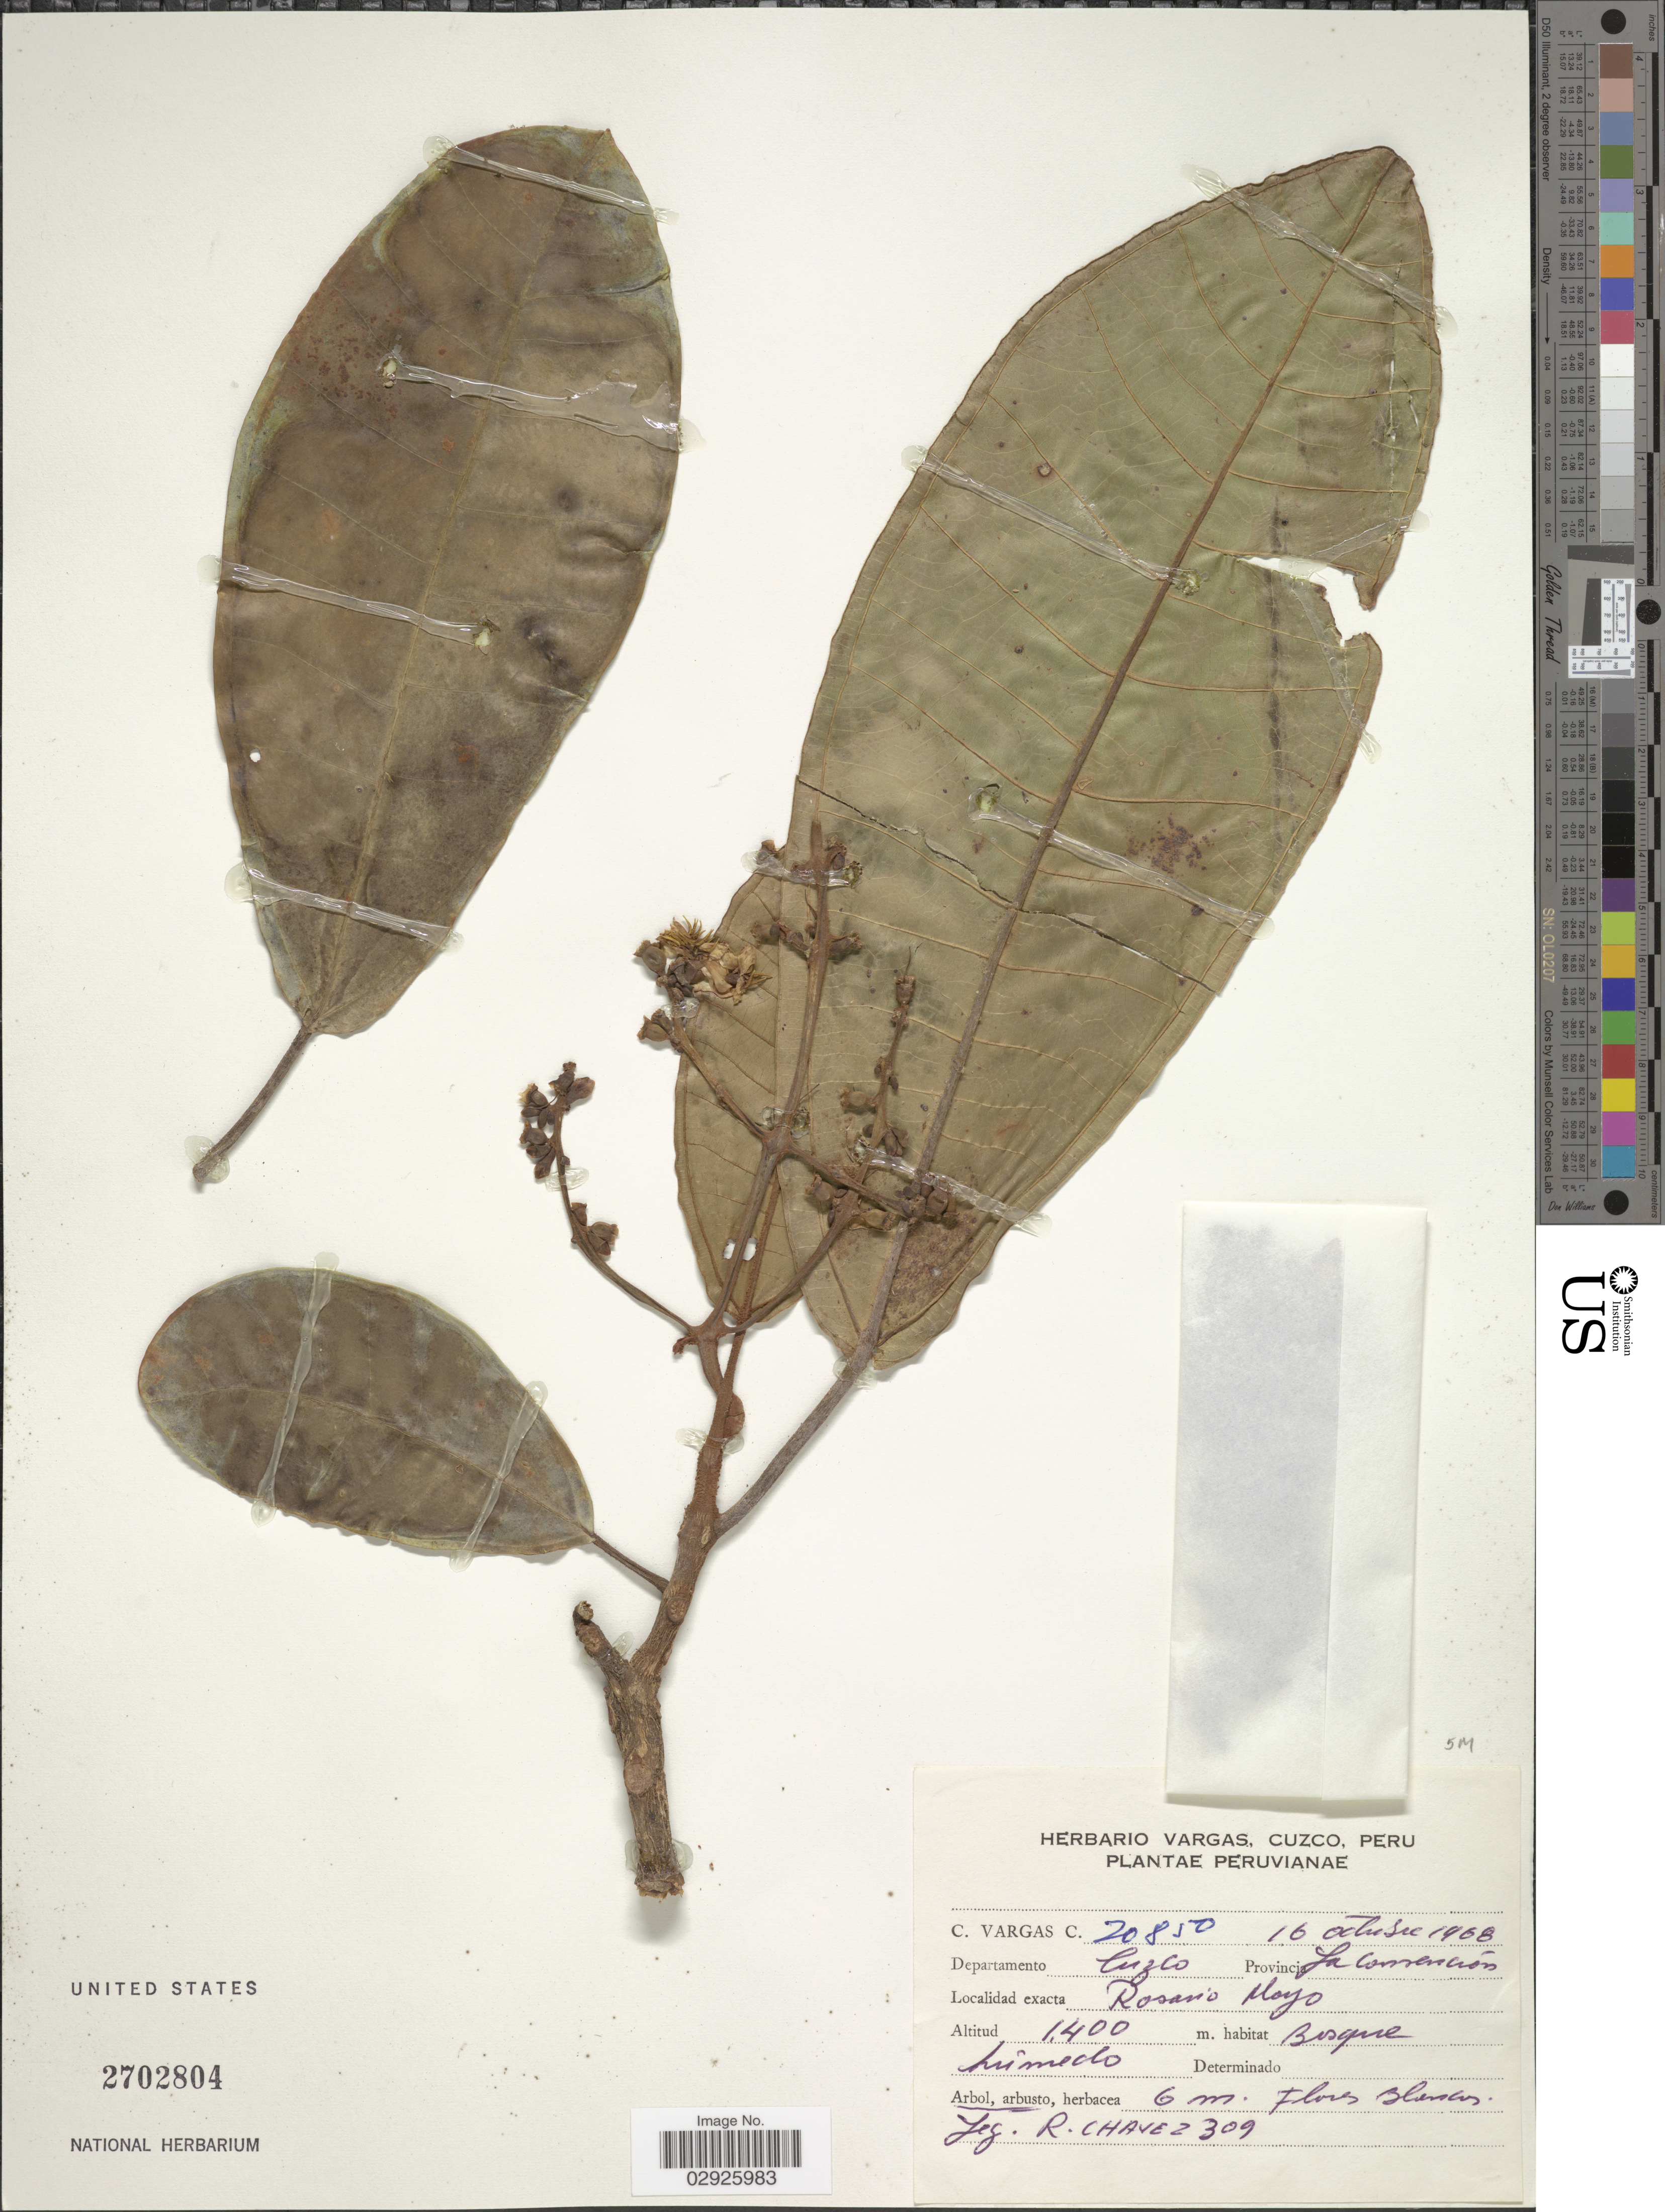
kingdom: Plantae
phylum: Tracheophyta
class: Magnoliopsida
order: Myrtales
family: Melastomataceae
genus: Graffenrieda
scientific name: Graffenrieda limbata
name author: Triana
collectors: C. Vargas Calderón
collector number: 20850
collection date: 1968-10-16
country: Peru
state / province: Cusco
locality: Departamento Cuzco. Provincia La Convención. Rosario Mayo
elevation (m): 1400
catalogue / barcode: US 2702804